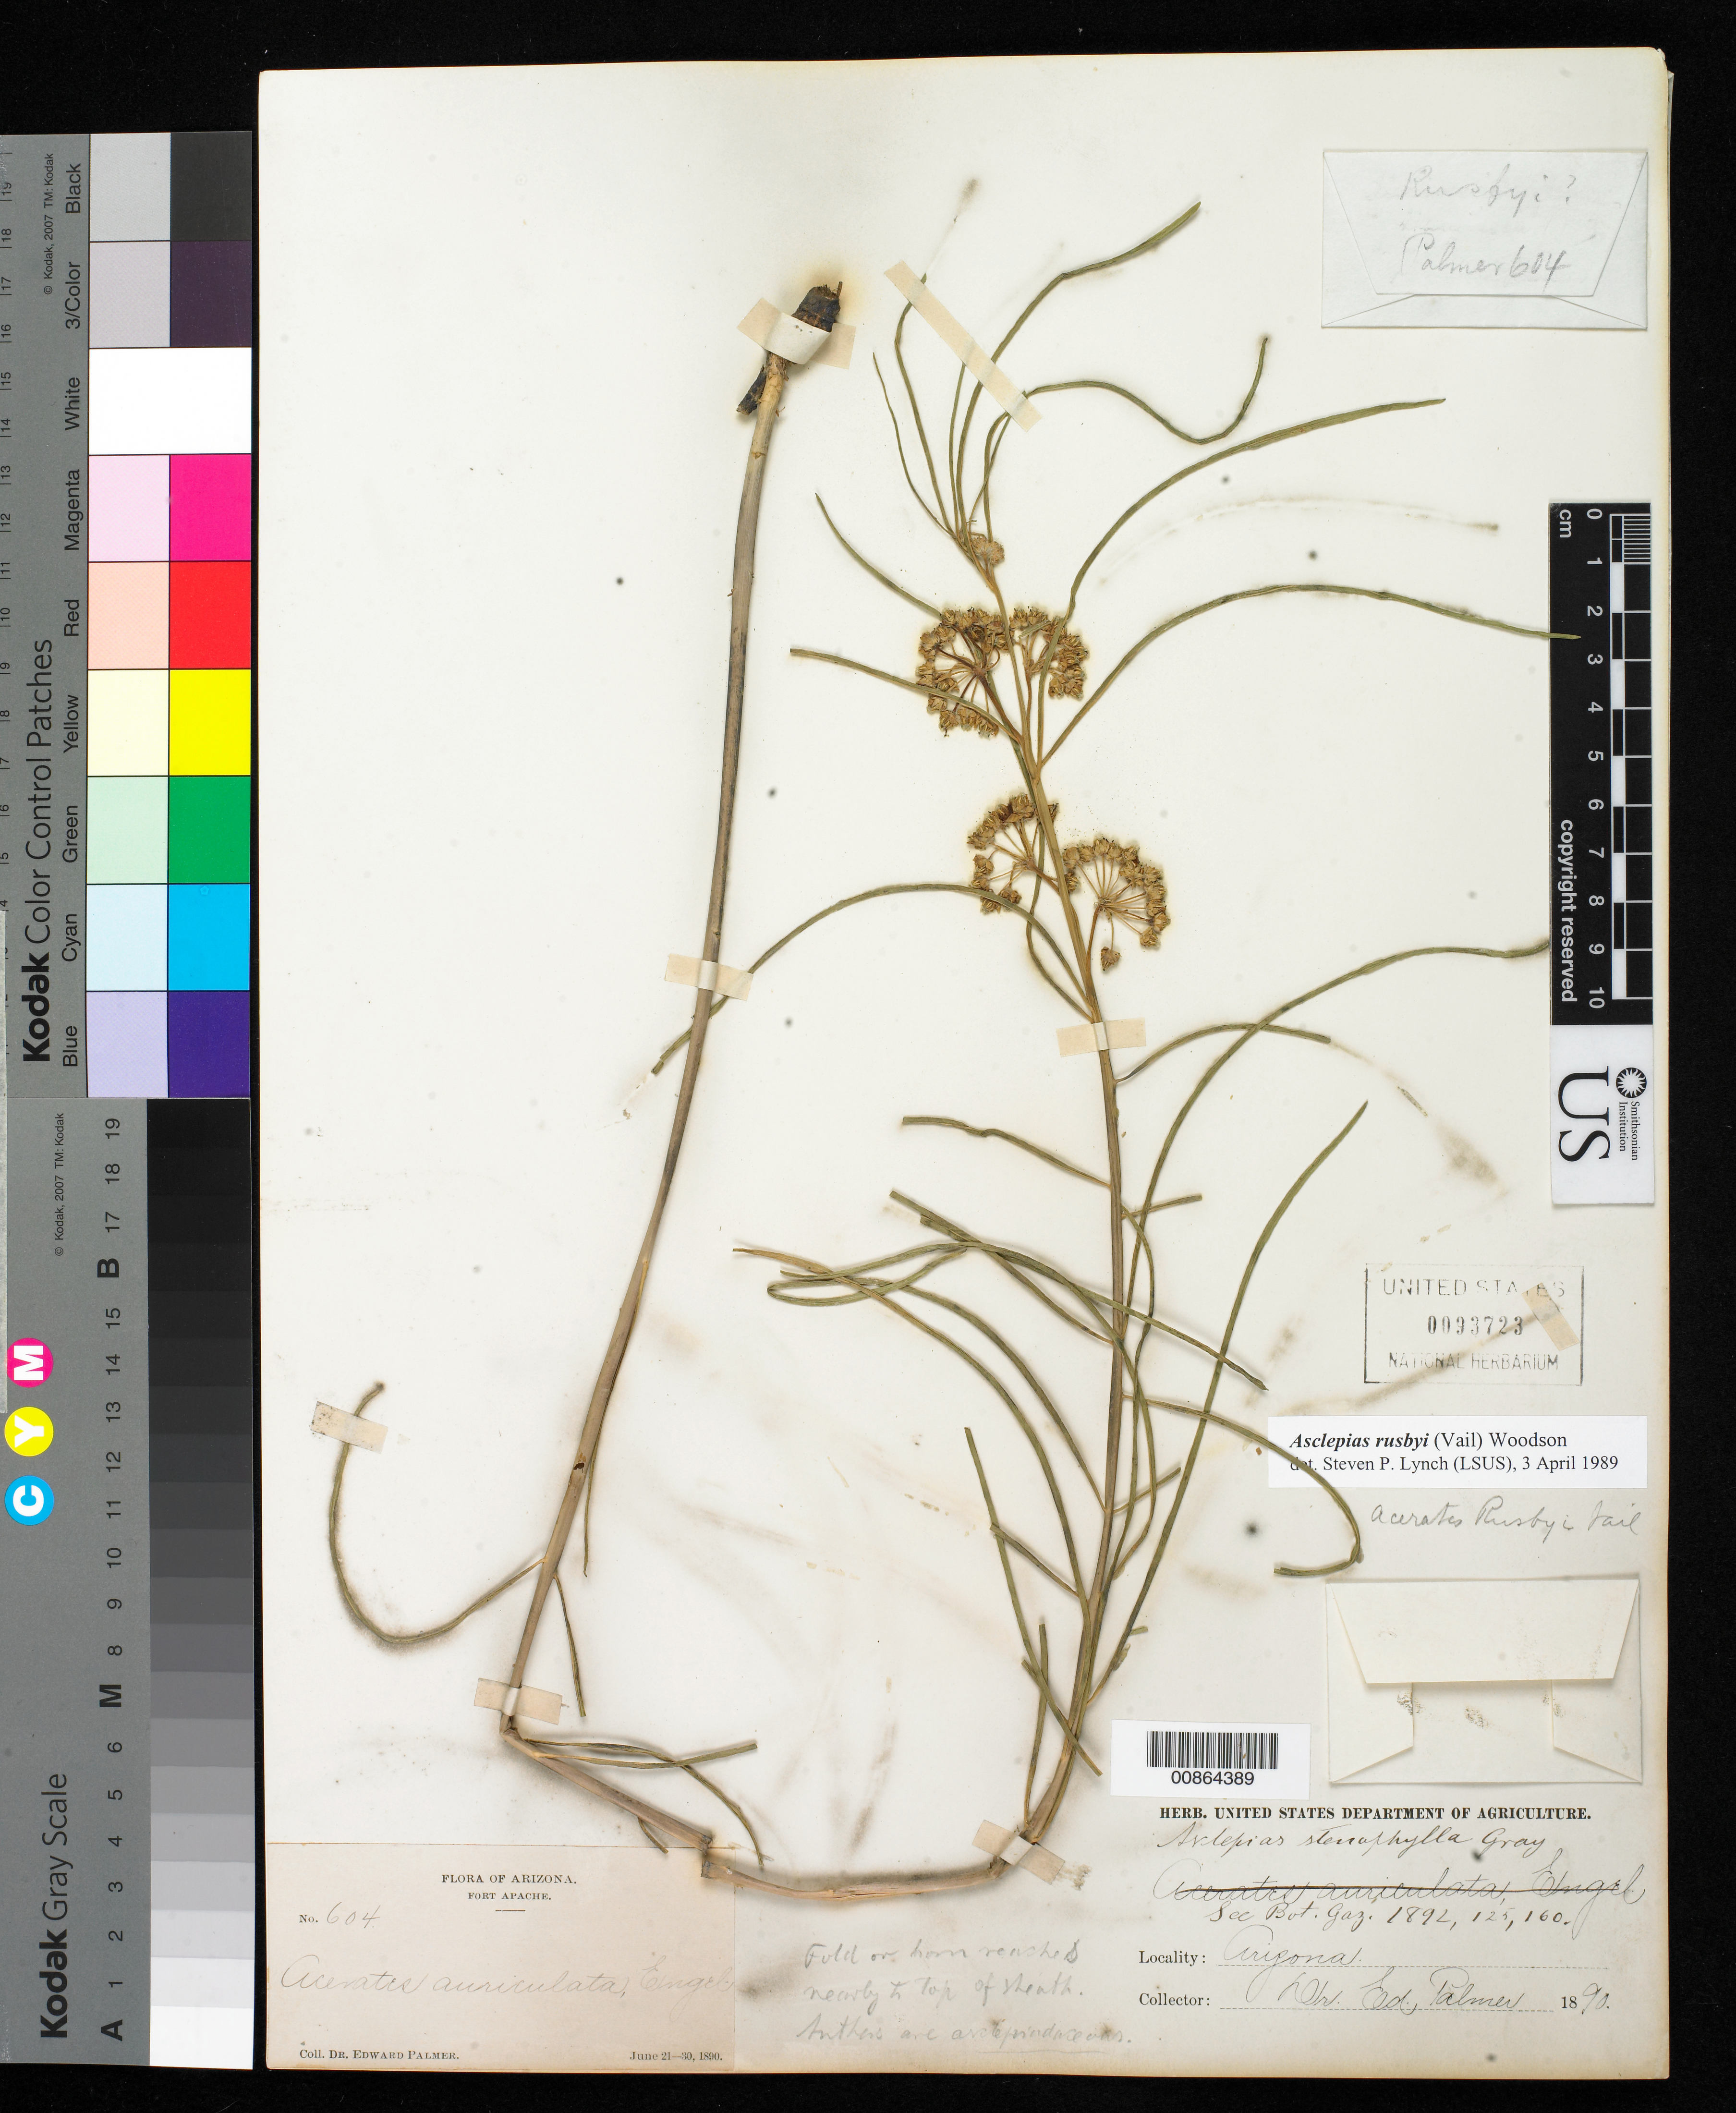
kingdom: Plantae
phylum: Tracheophyta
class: Magnoliopsida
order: Gentianales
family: Apocynaceae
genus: Asclepias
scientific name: Asclepias rusbyi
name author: (Vail) Woodson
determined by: Lynch, S. P., (LSUS), Louisiana State University-Shreveport Herbarium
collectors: E. Palmer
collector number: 604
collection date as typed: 21 Jun 1890 to 30 Jun 1890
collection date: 1890-06-21/1890-06-30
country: United States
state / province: Arizona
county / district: Navajo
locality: Fort Apache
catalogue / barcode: US 93723